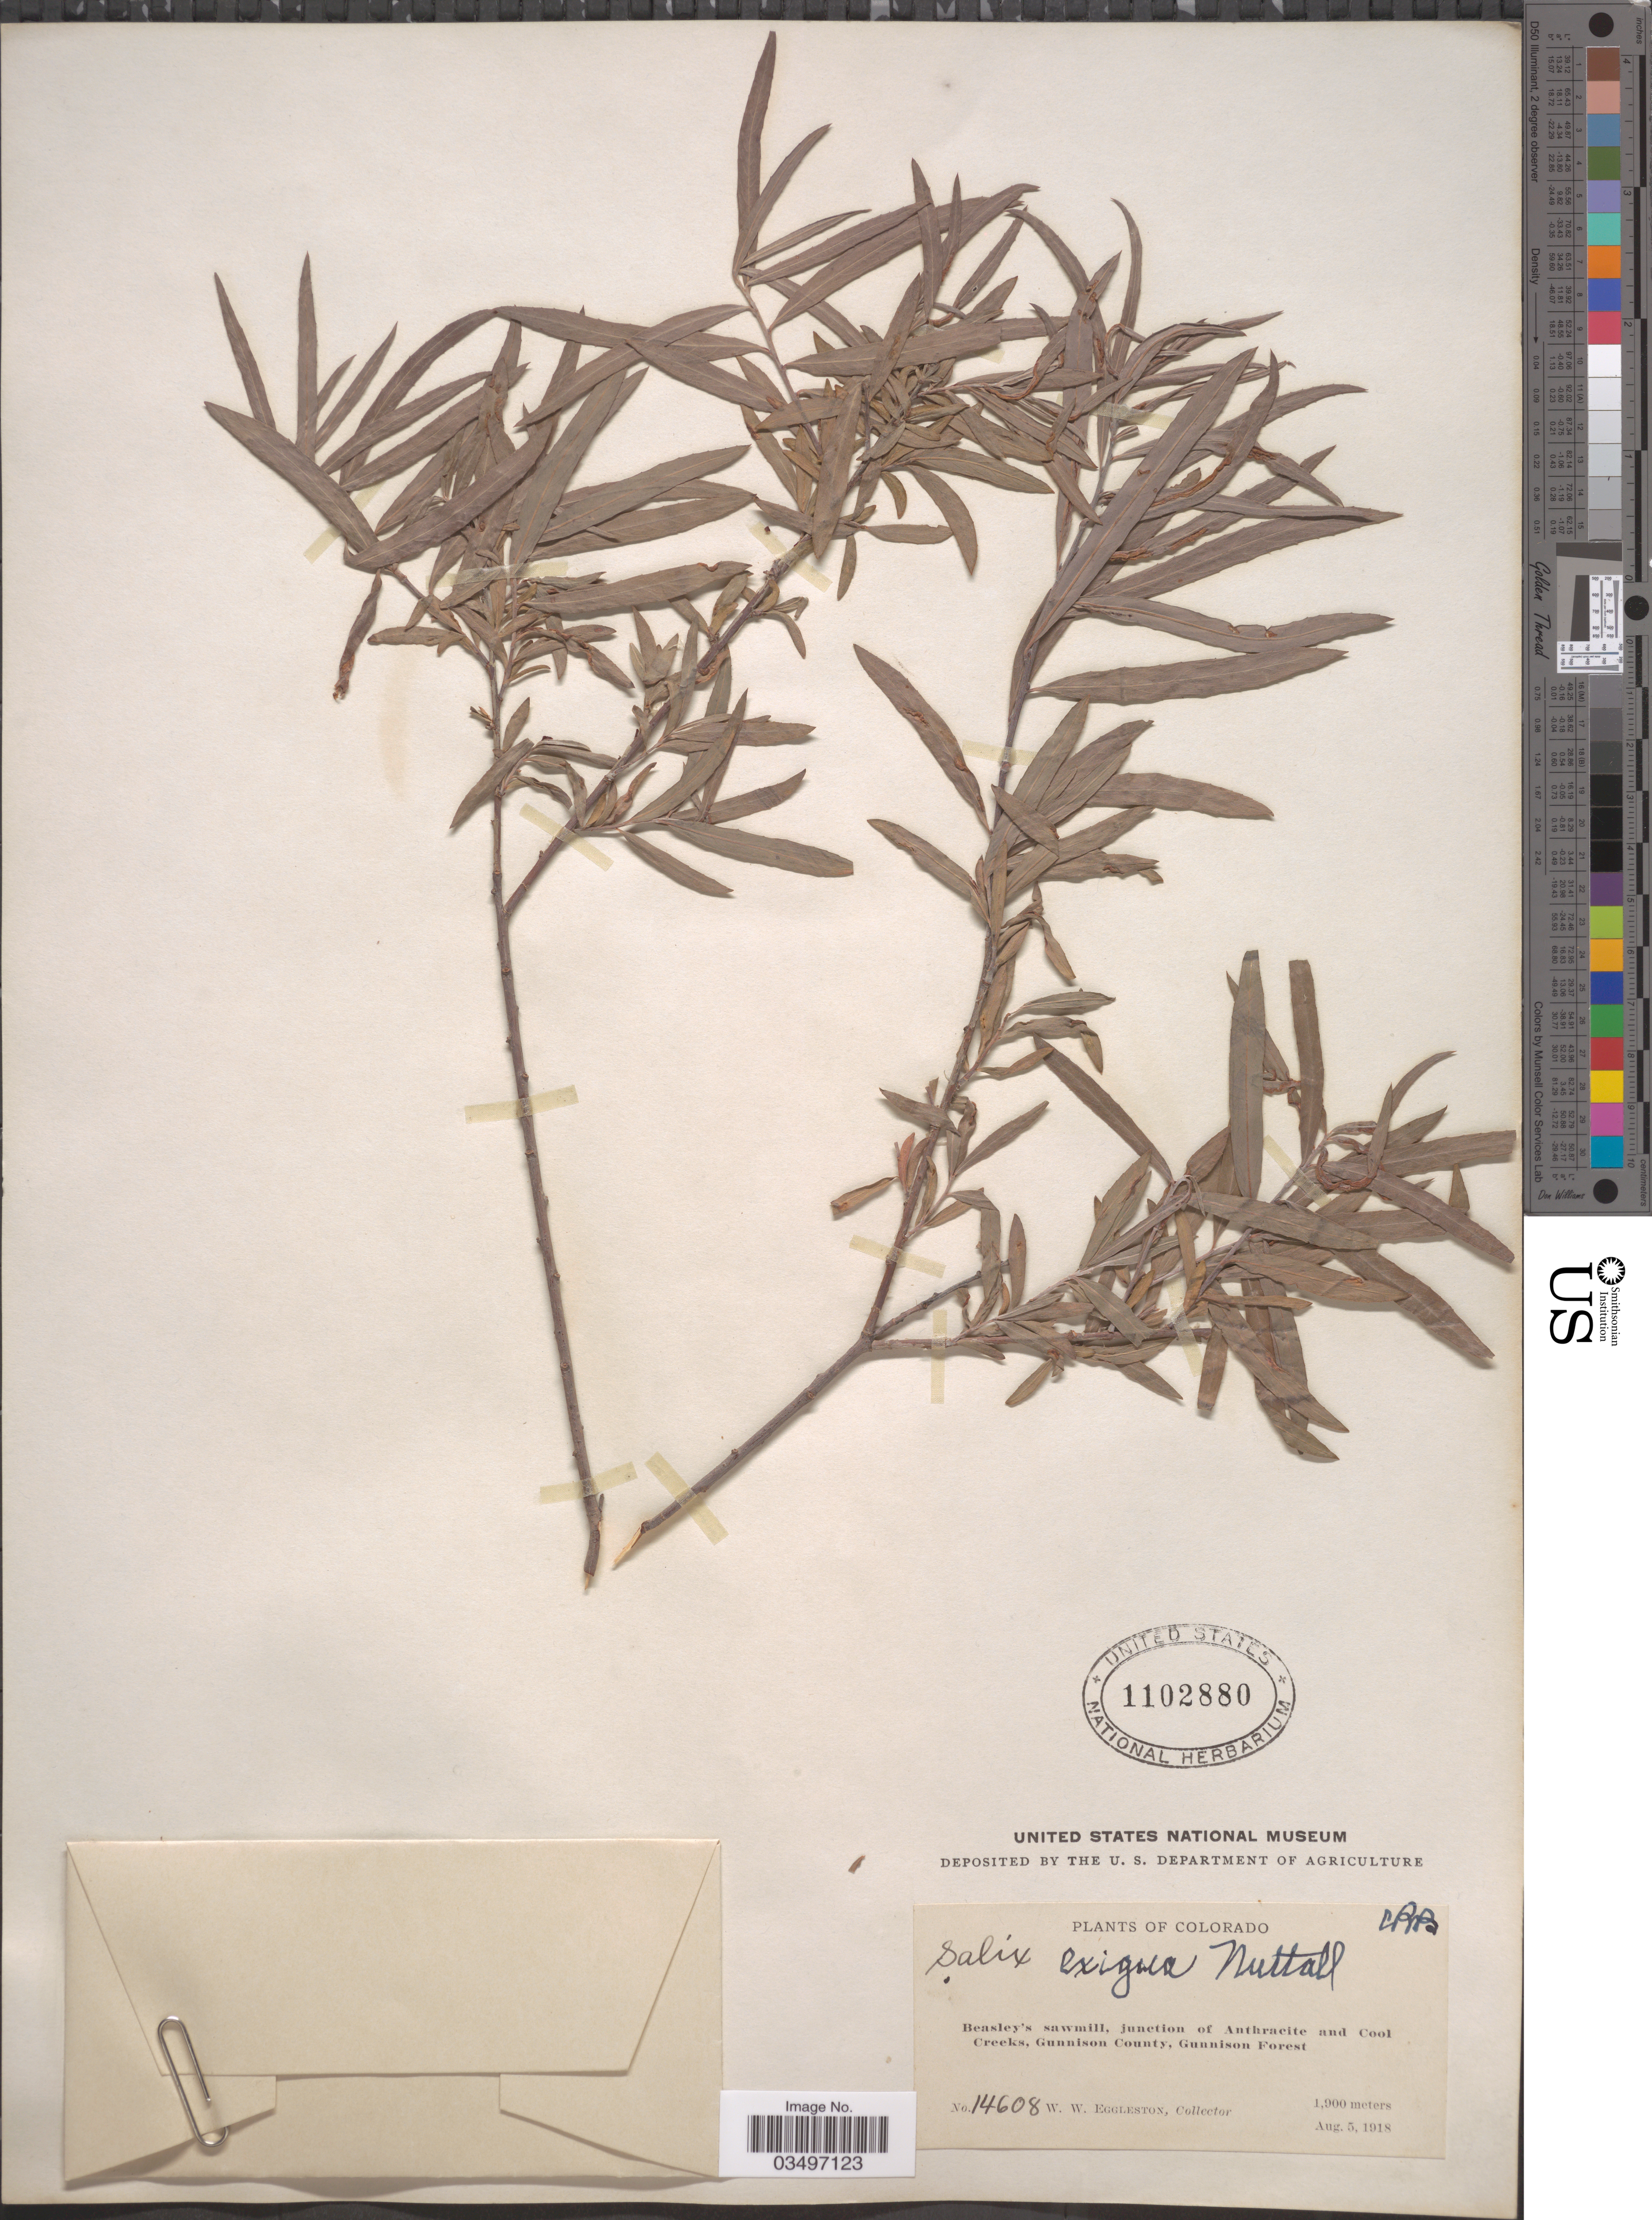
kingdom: Plantae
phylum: Tracheophyta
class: Magnoliopsida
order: Malpighiales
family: Salicaceae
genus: Salix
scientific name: Salix exigua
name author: Nutt.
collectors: W. W. Eggleston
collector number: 14608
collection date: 1918-08-05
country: United States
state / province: Colorado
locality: Beasley's sawmill, junction of Anthracite and Cool Creeks, Gunnison County, Gunnison Forest.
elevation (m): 1900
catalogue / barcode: US 1102880